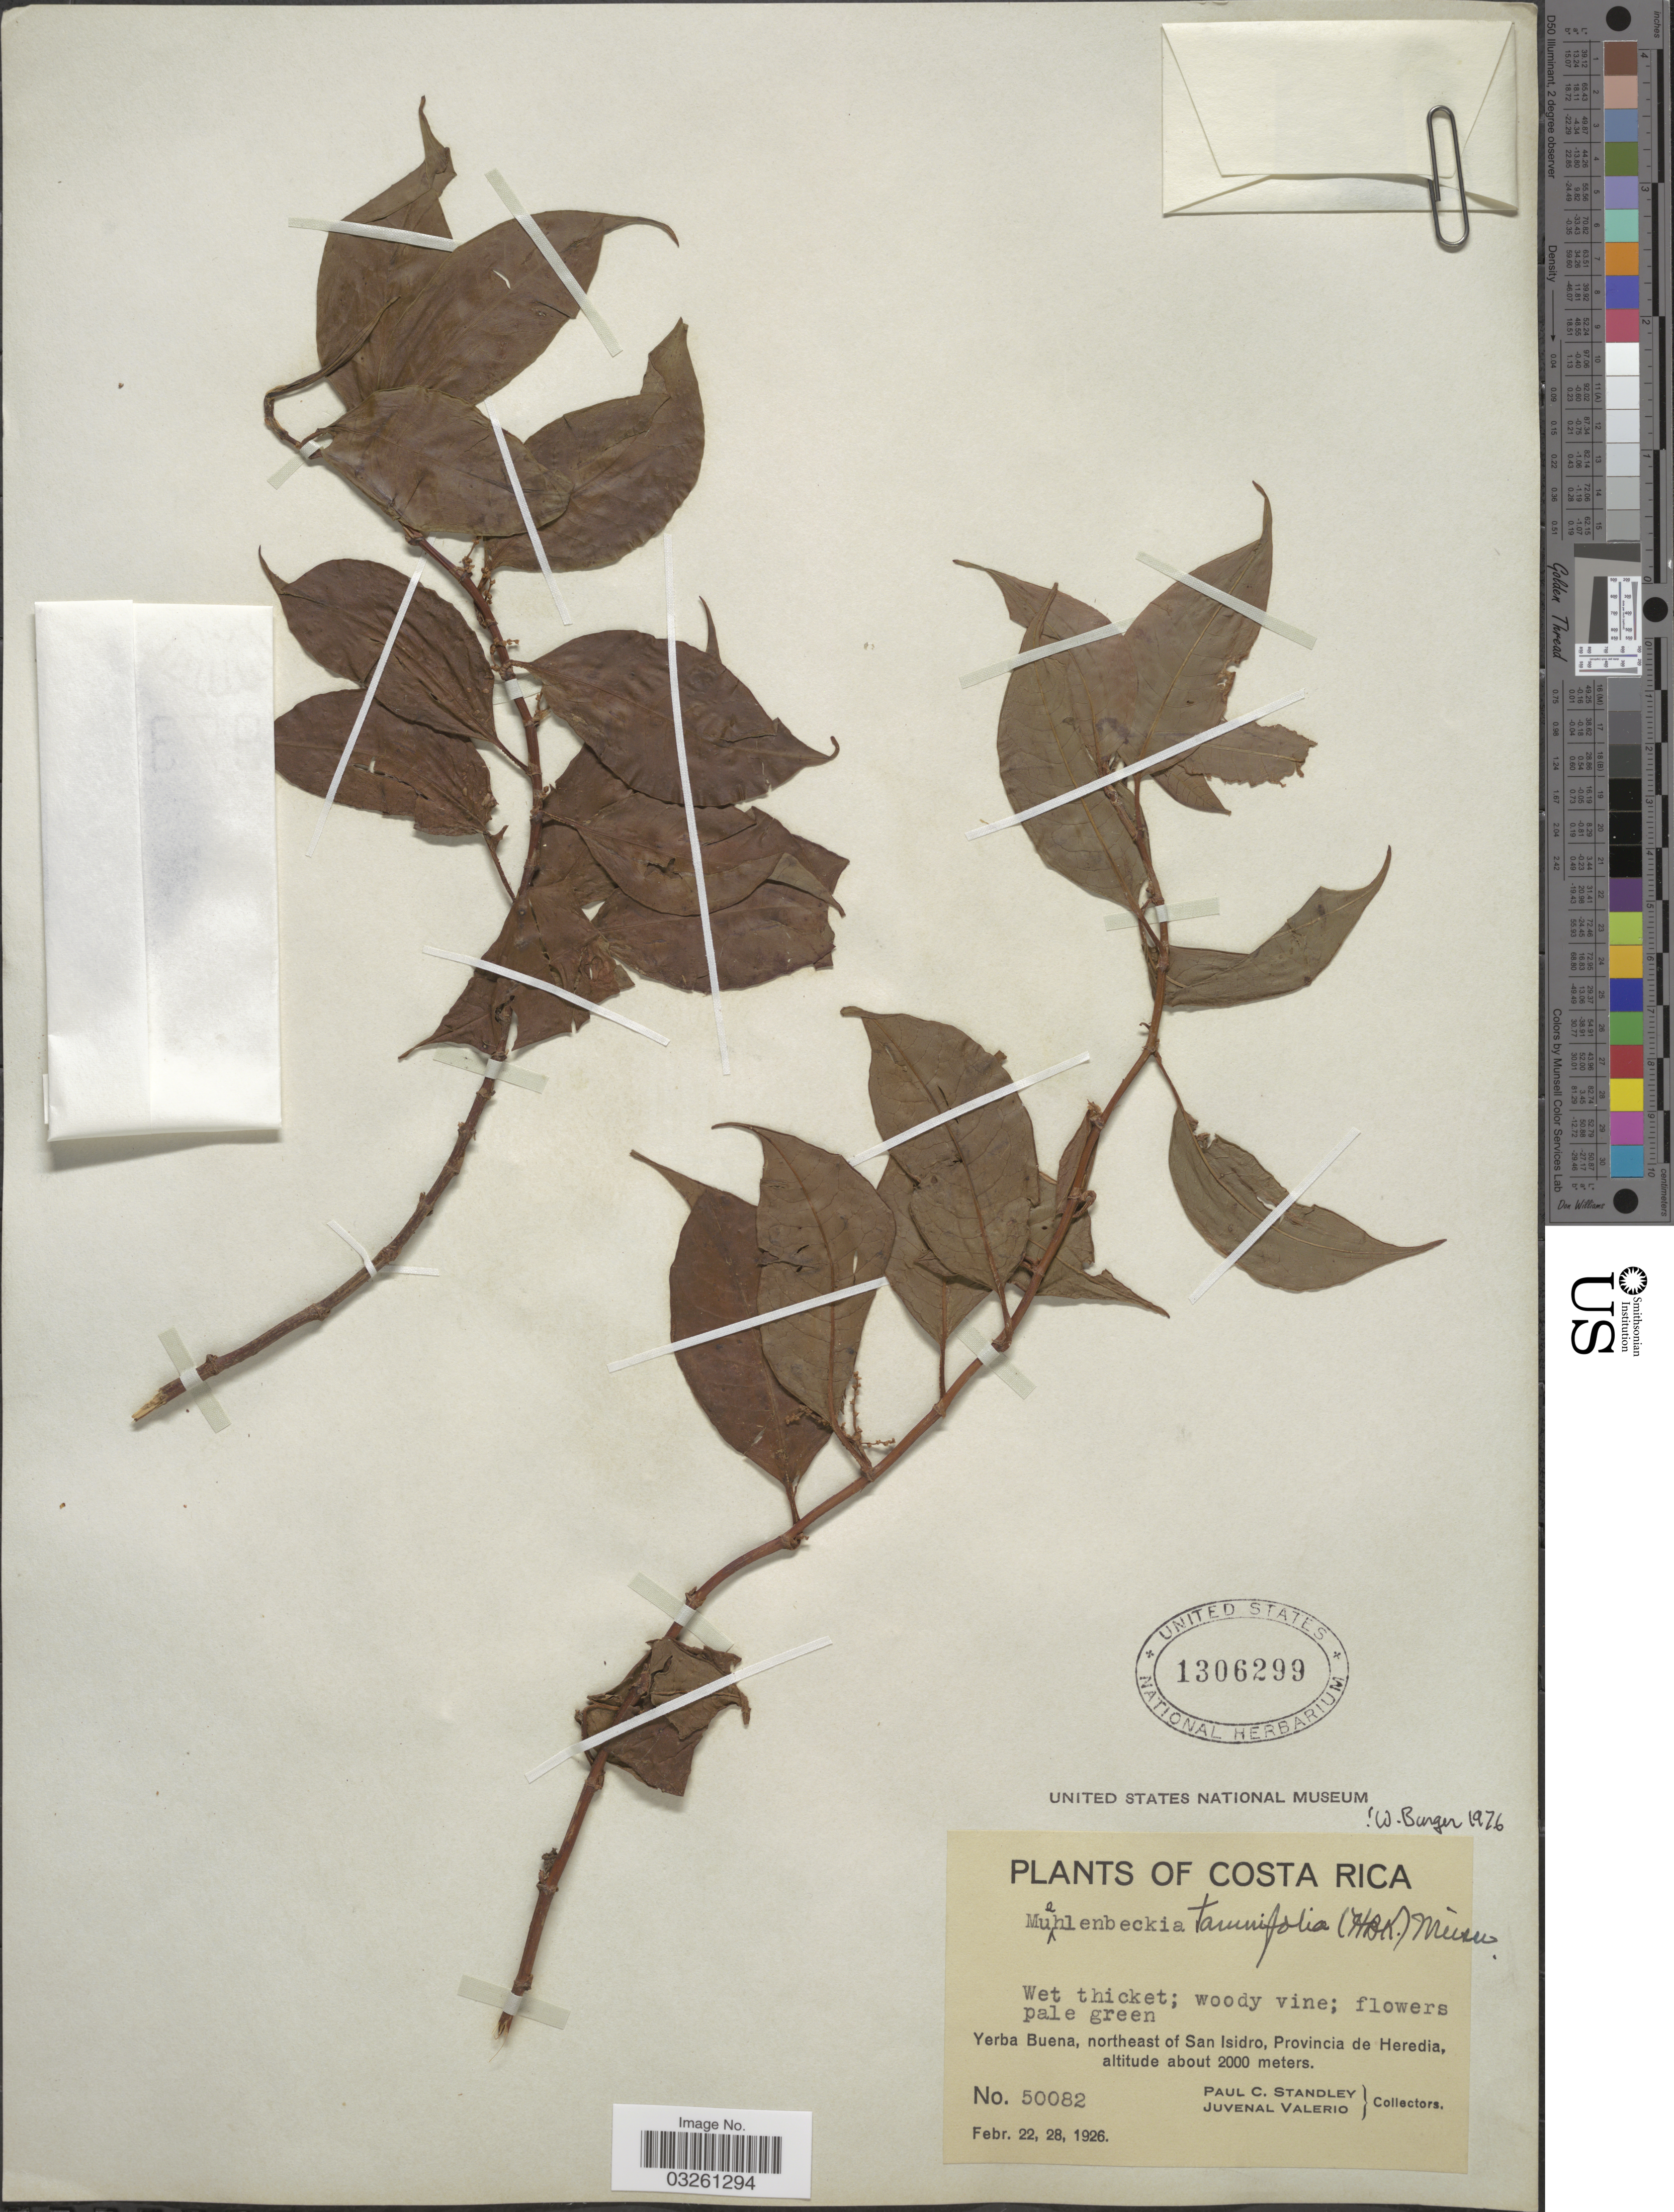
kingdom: Plantae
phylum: Tracheophyta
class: Magnoliopsida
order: Caryophyllales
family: Polygonaceae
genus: Muehlenbeckia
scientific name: Muehlenbeckia tamnifolia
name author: (Kunth) Meisn.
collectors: P. C. Standley & J. Valerio R.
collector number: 50082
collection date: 1926-02-22/1926-02-28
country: Costa Rica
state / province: Heredia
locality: Yerba Buena, northeast of San Isidro.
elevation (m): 2000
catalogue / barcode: US 1306299